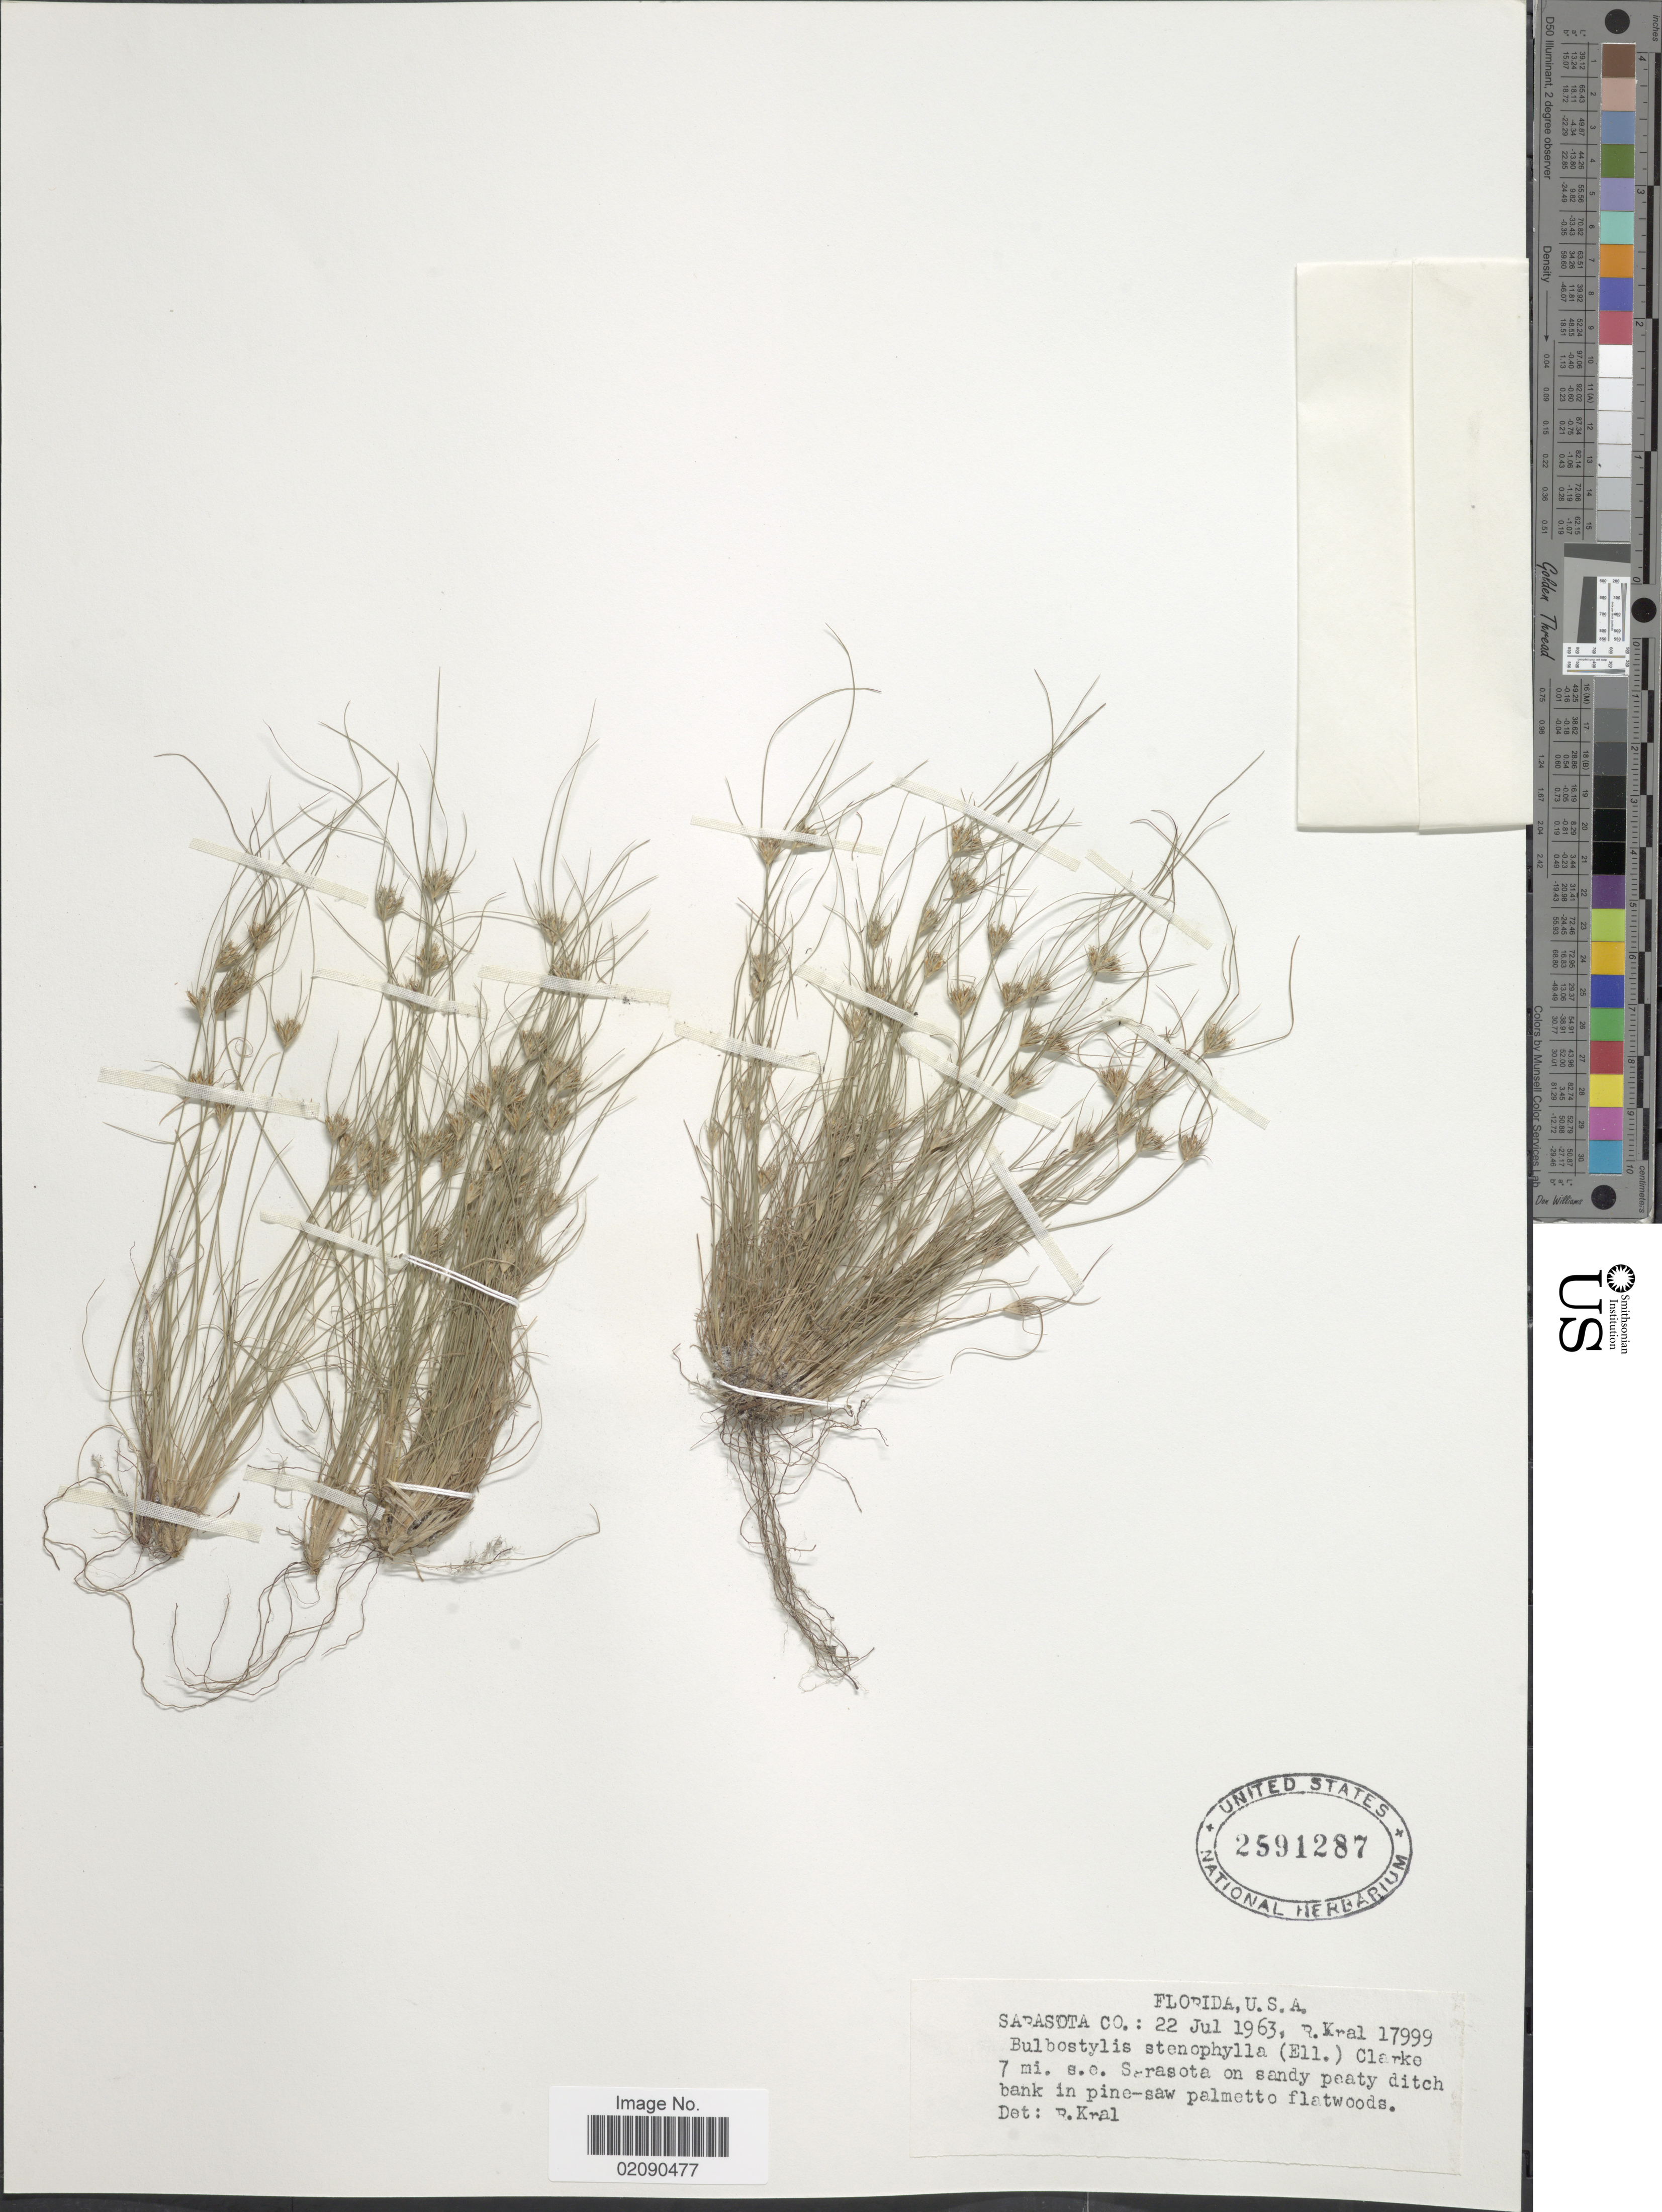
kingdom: Plantae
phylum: Tracheophyta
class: Liliopsida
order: Poales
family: Cyperaceae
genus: Bulbostylis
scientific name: Bulbostylis stenophylla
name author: (Elliott) C.B. Clarke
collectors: R. Kral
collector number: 17999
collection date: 1963-07-22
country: United States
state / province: Florida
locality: Sarasota Co; 7 mi s.e. Sarasota on sandy peaty ditch bank in pine-saw palmetto flatwoods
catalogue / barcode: US 2591287